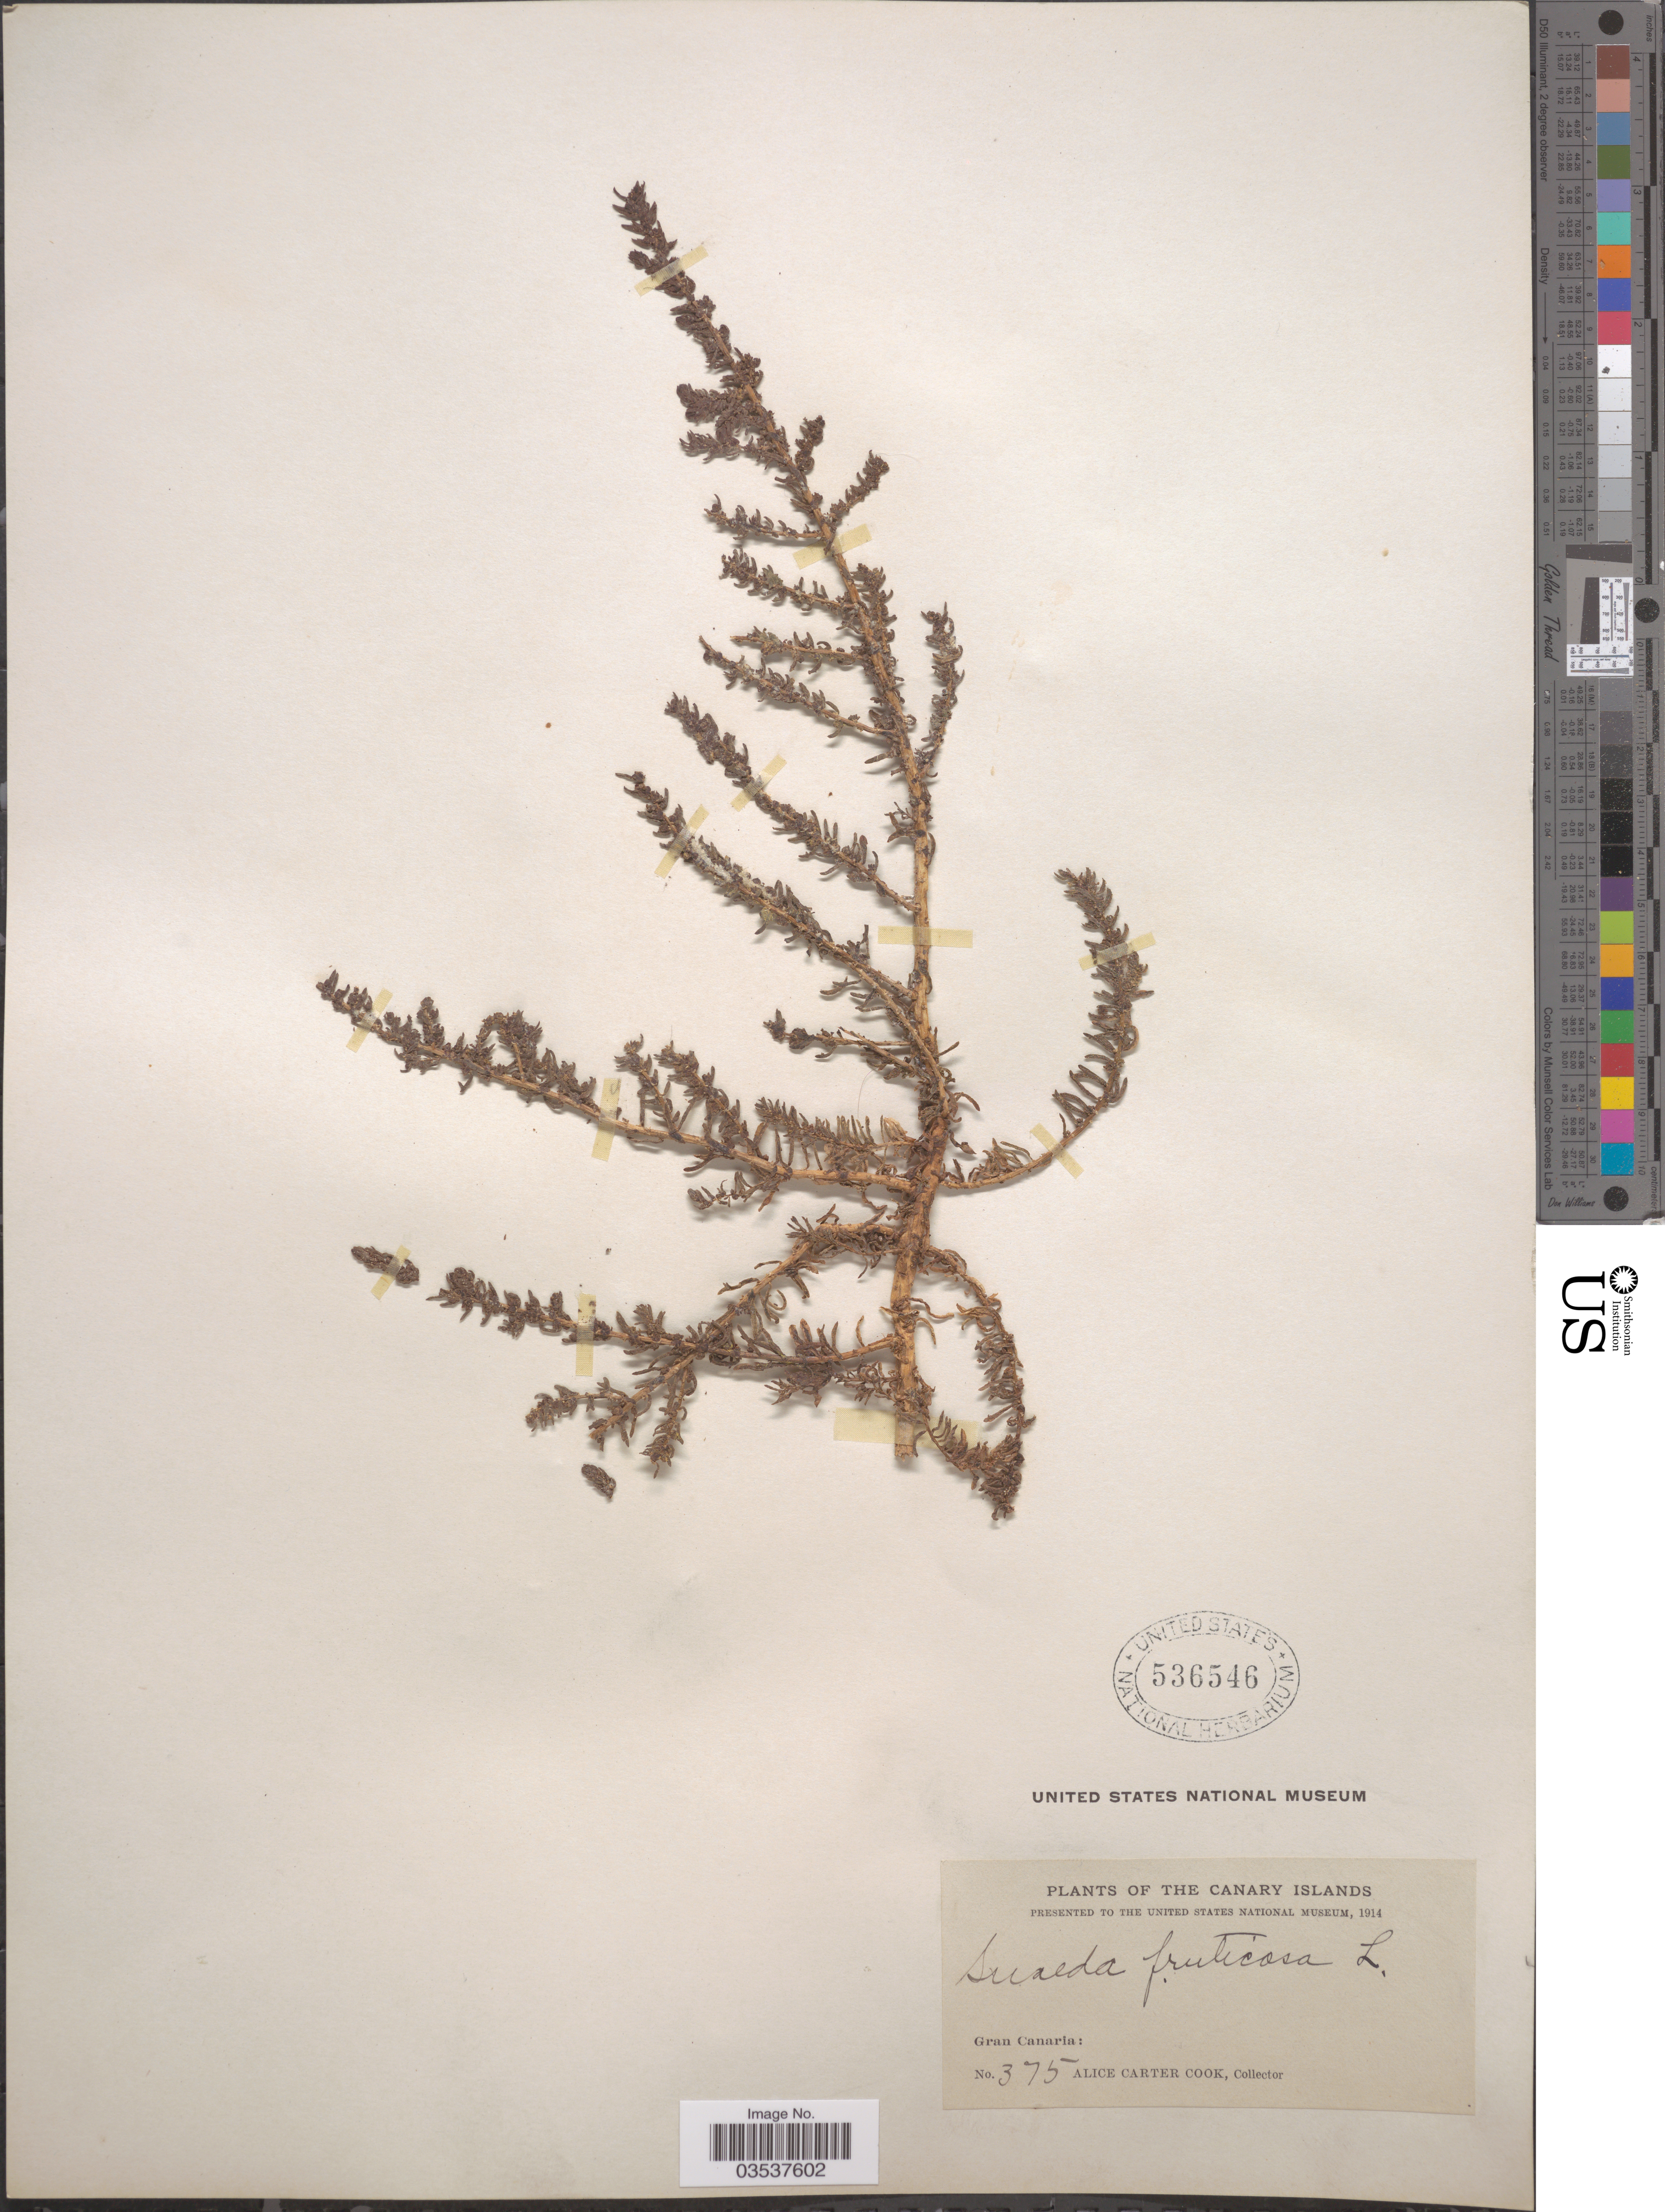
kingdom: Plantae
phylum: Tracheophyta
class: Magnoliopsida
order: Caryophyllales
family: Amaranthaceae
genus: Suaeda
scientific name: Suaeda fruticosa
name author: Forssk. ex J.F. Gmel.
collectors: Alice C. Cook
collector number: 375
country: Spain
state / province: Canarias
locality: Canary Islands. Gran Canaria.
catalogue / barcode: US 536546